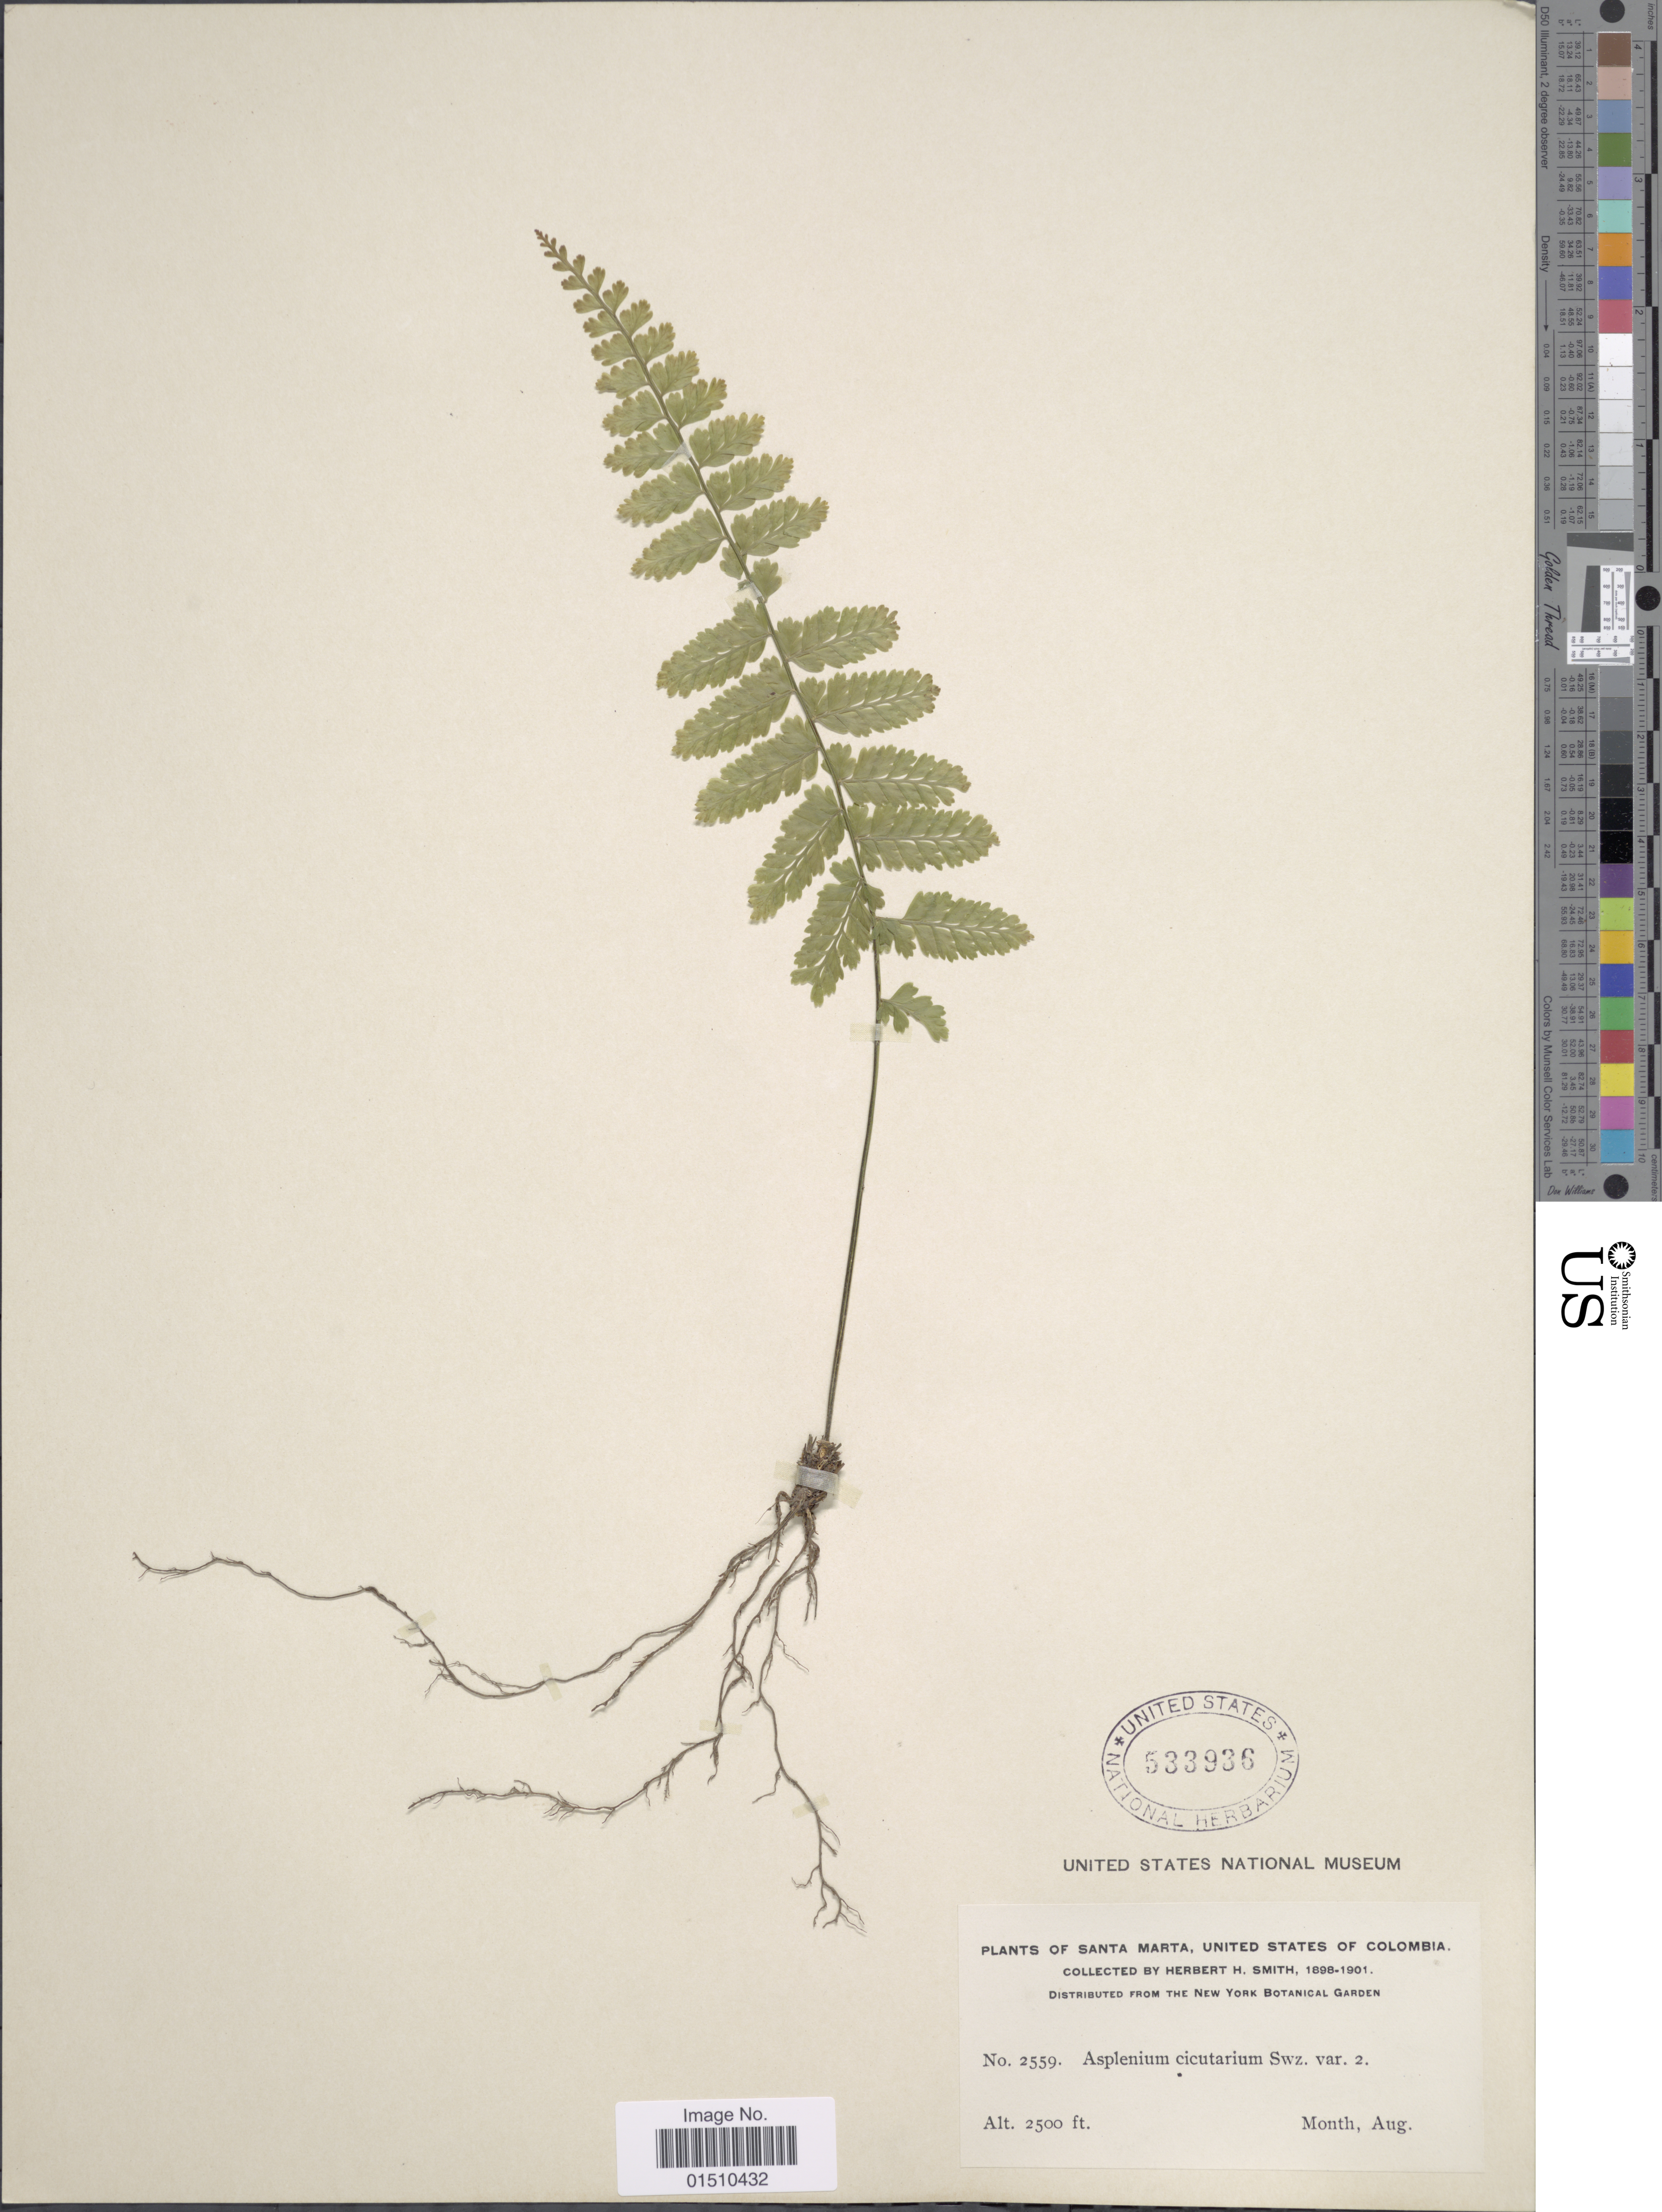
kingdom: Plantae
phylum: Tracheophyta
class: Polypodiopsida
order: Polypodiales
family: Aspleniaceae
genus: Asplenium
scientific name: Asplenium cristatum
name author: Lam.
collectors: Herbert H. Smith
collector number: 2559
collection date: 1898-08/1901-08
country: Colombia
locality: Santa Maria, United States of Colombia.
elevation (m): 762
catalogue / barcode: US 533936